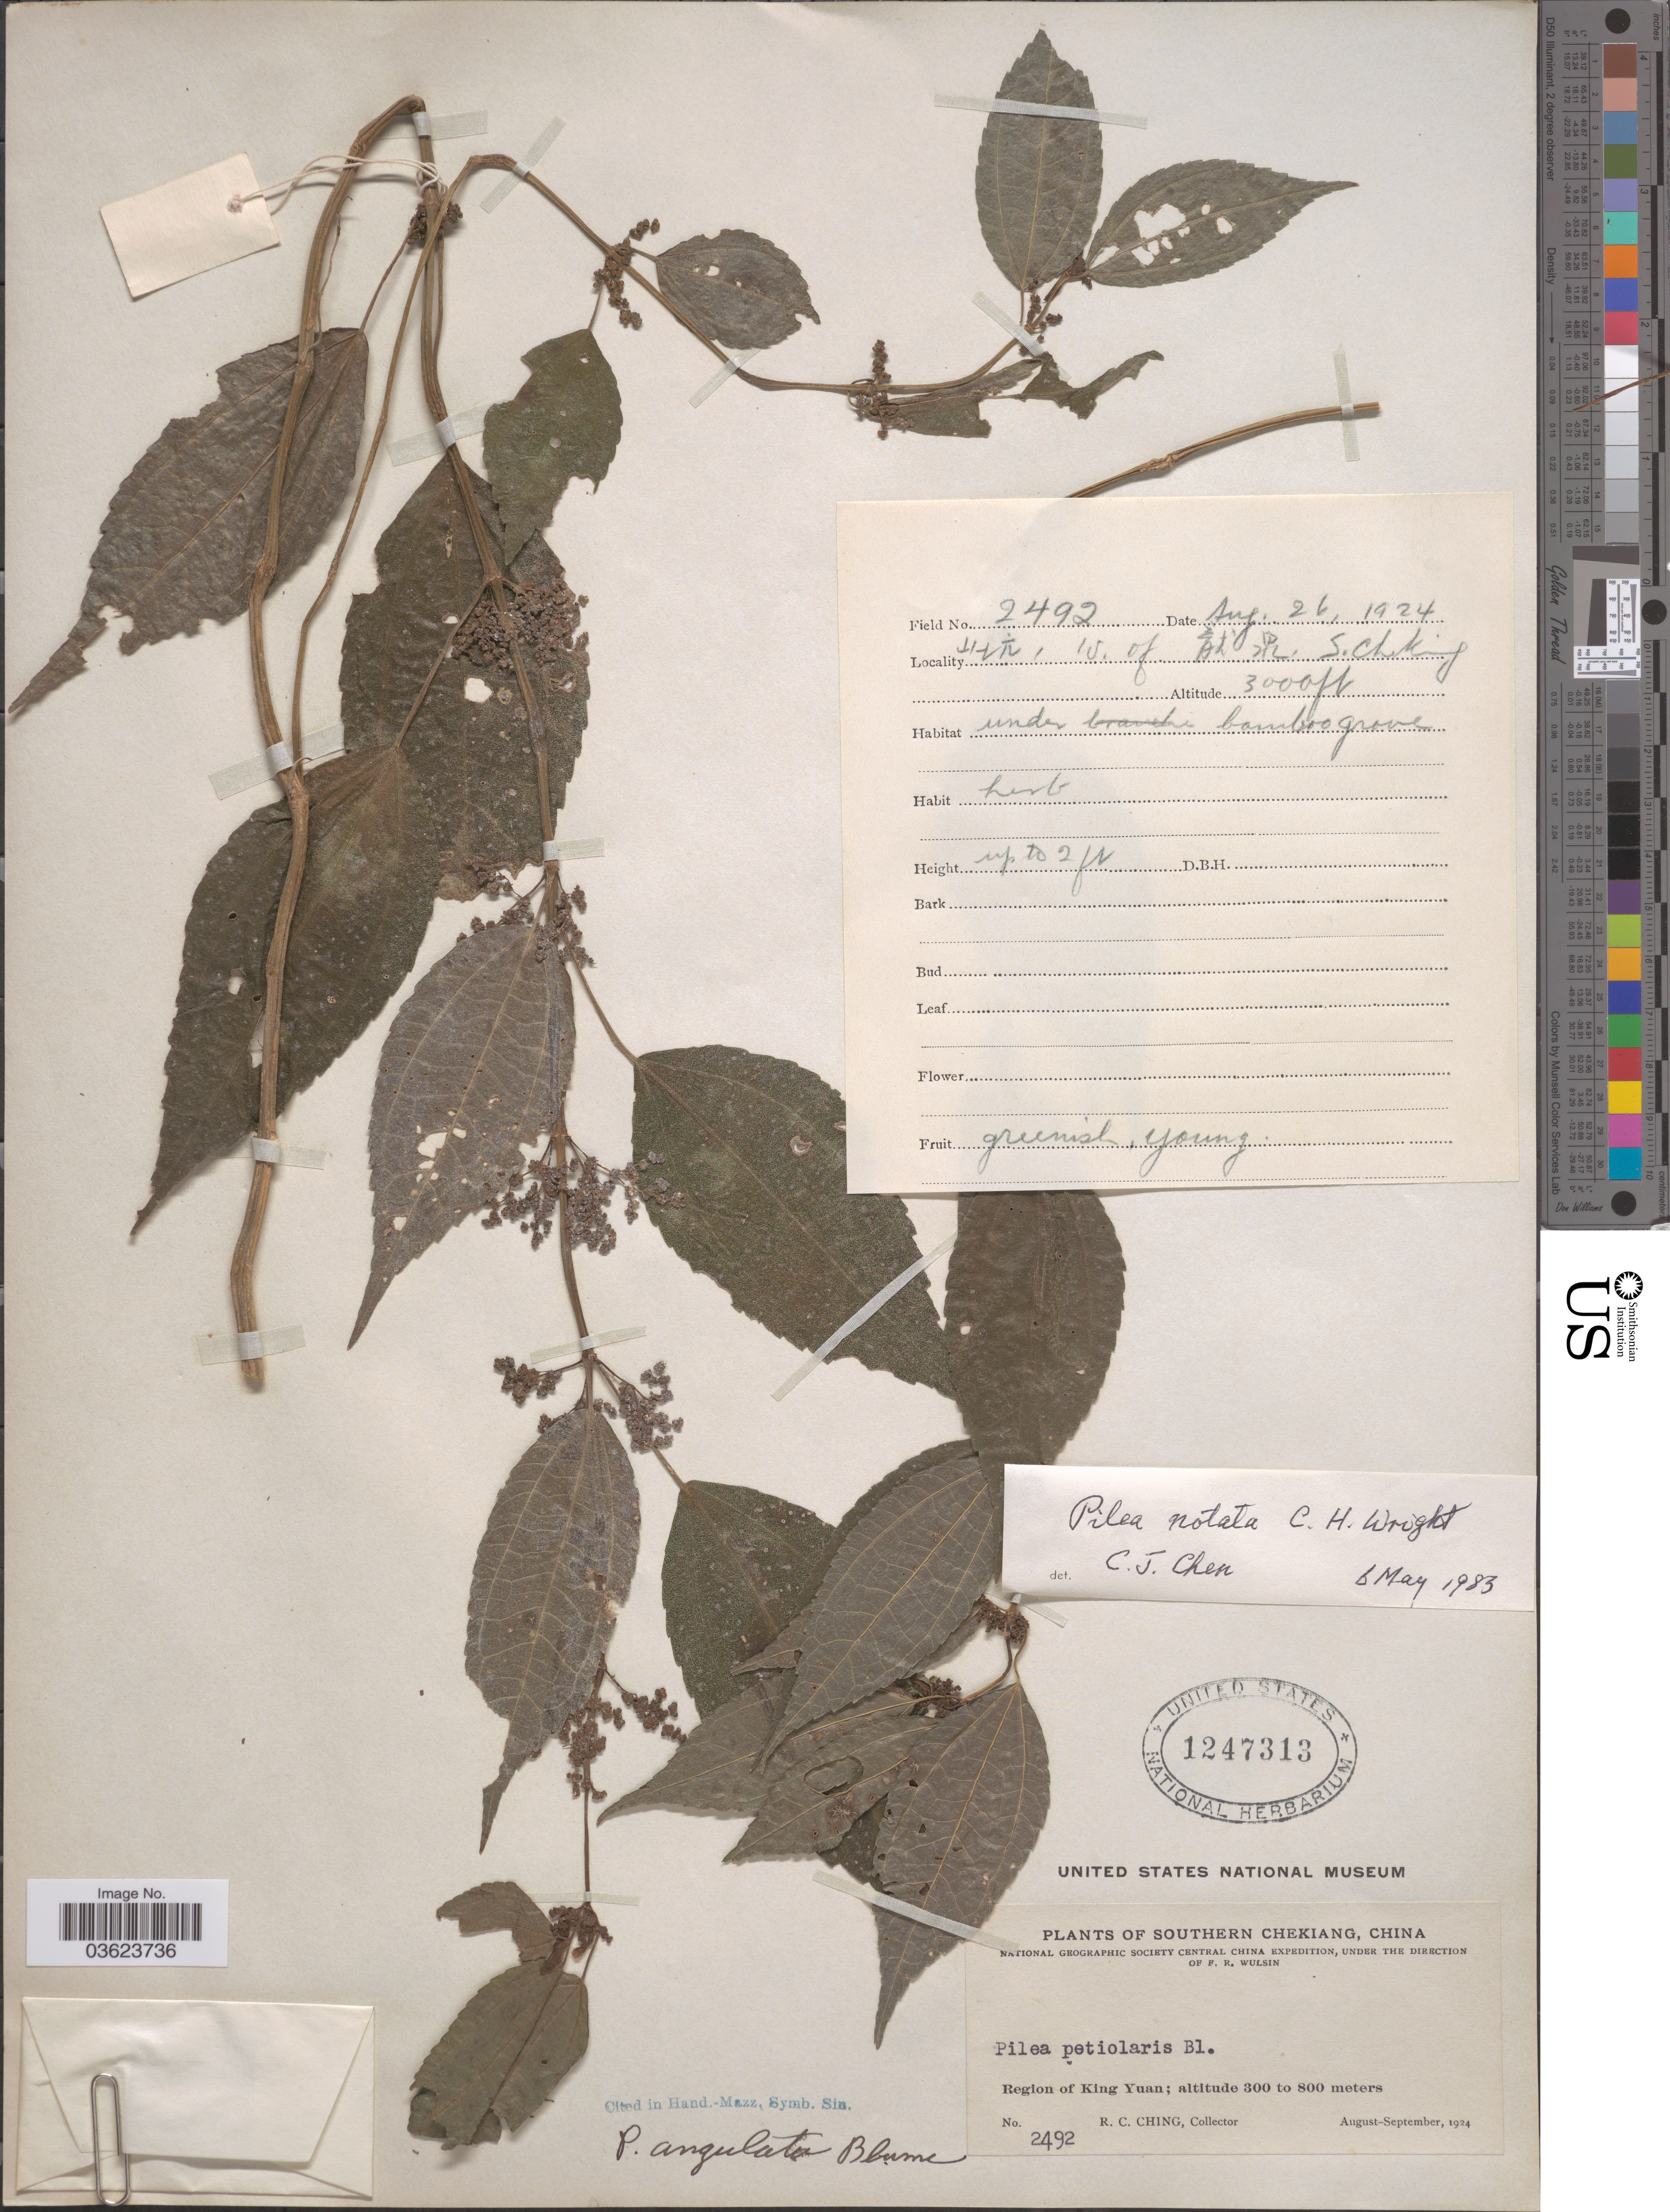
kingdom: Plantae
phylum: Tracheophyta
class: Magnoliopsida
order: Rosales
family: Urticaceae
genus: Pilea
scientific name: Pilea notata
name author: C.H. Wright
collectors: R. C. Ching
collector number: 2492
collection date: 1924-08-26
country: China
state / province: Zhejiang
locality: Southern Chekiang. Region of King Yuan. X, W. of X, S. Chekiang.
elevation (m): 300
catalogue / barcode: US 1247313